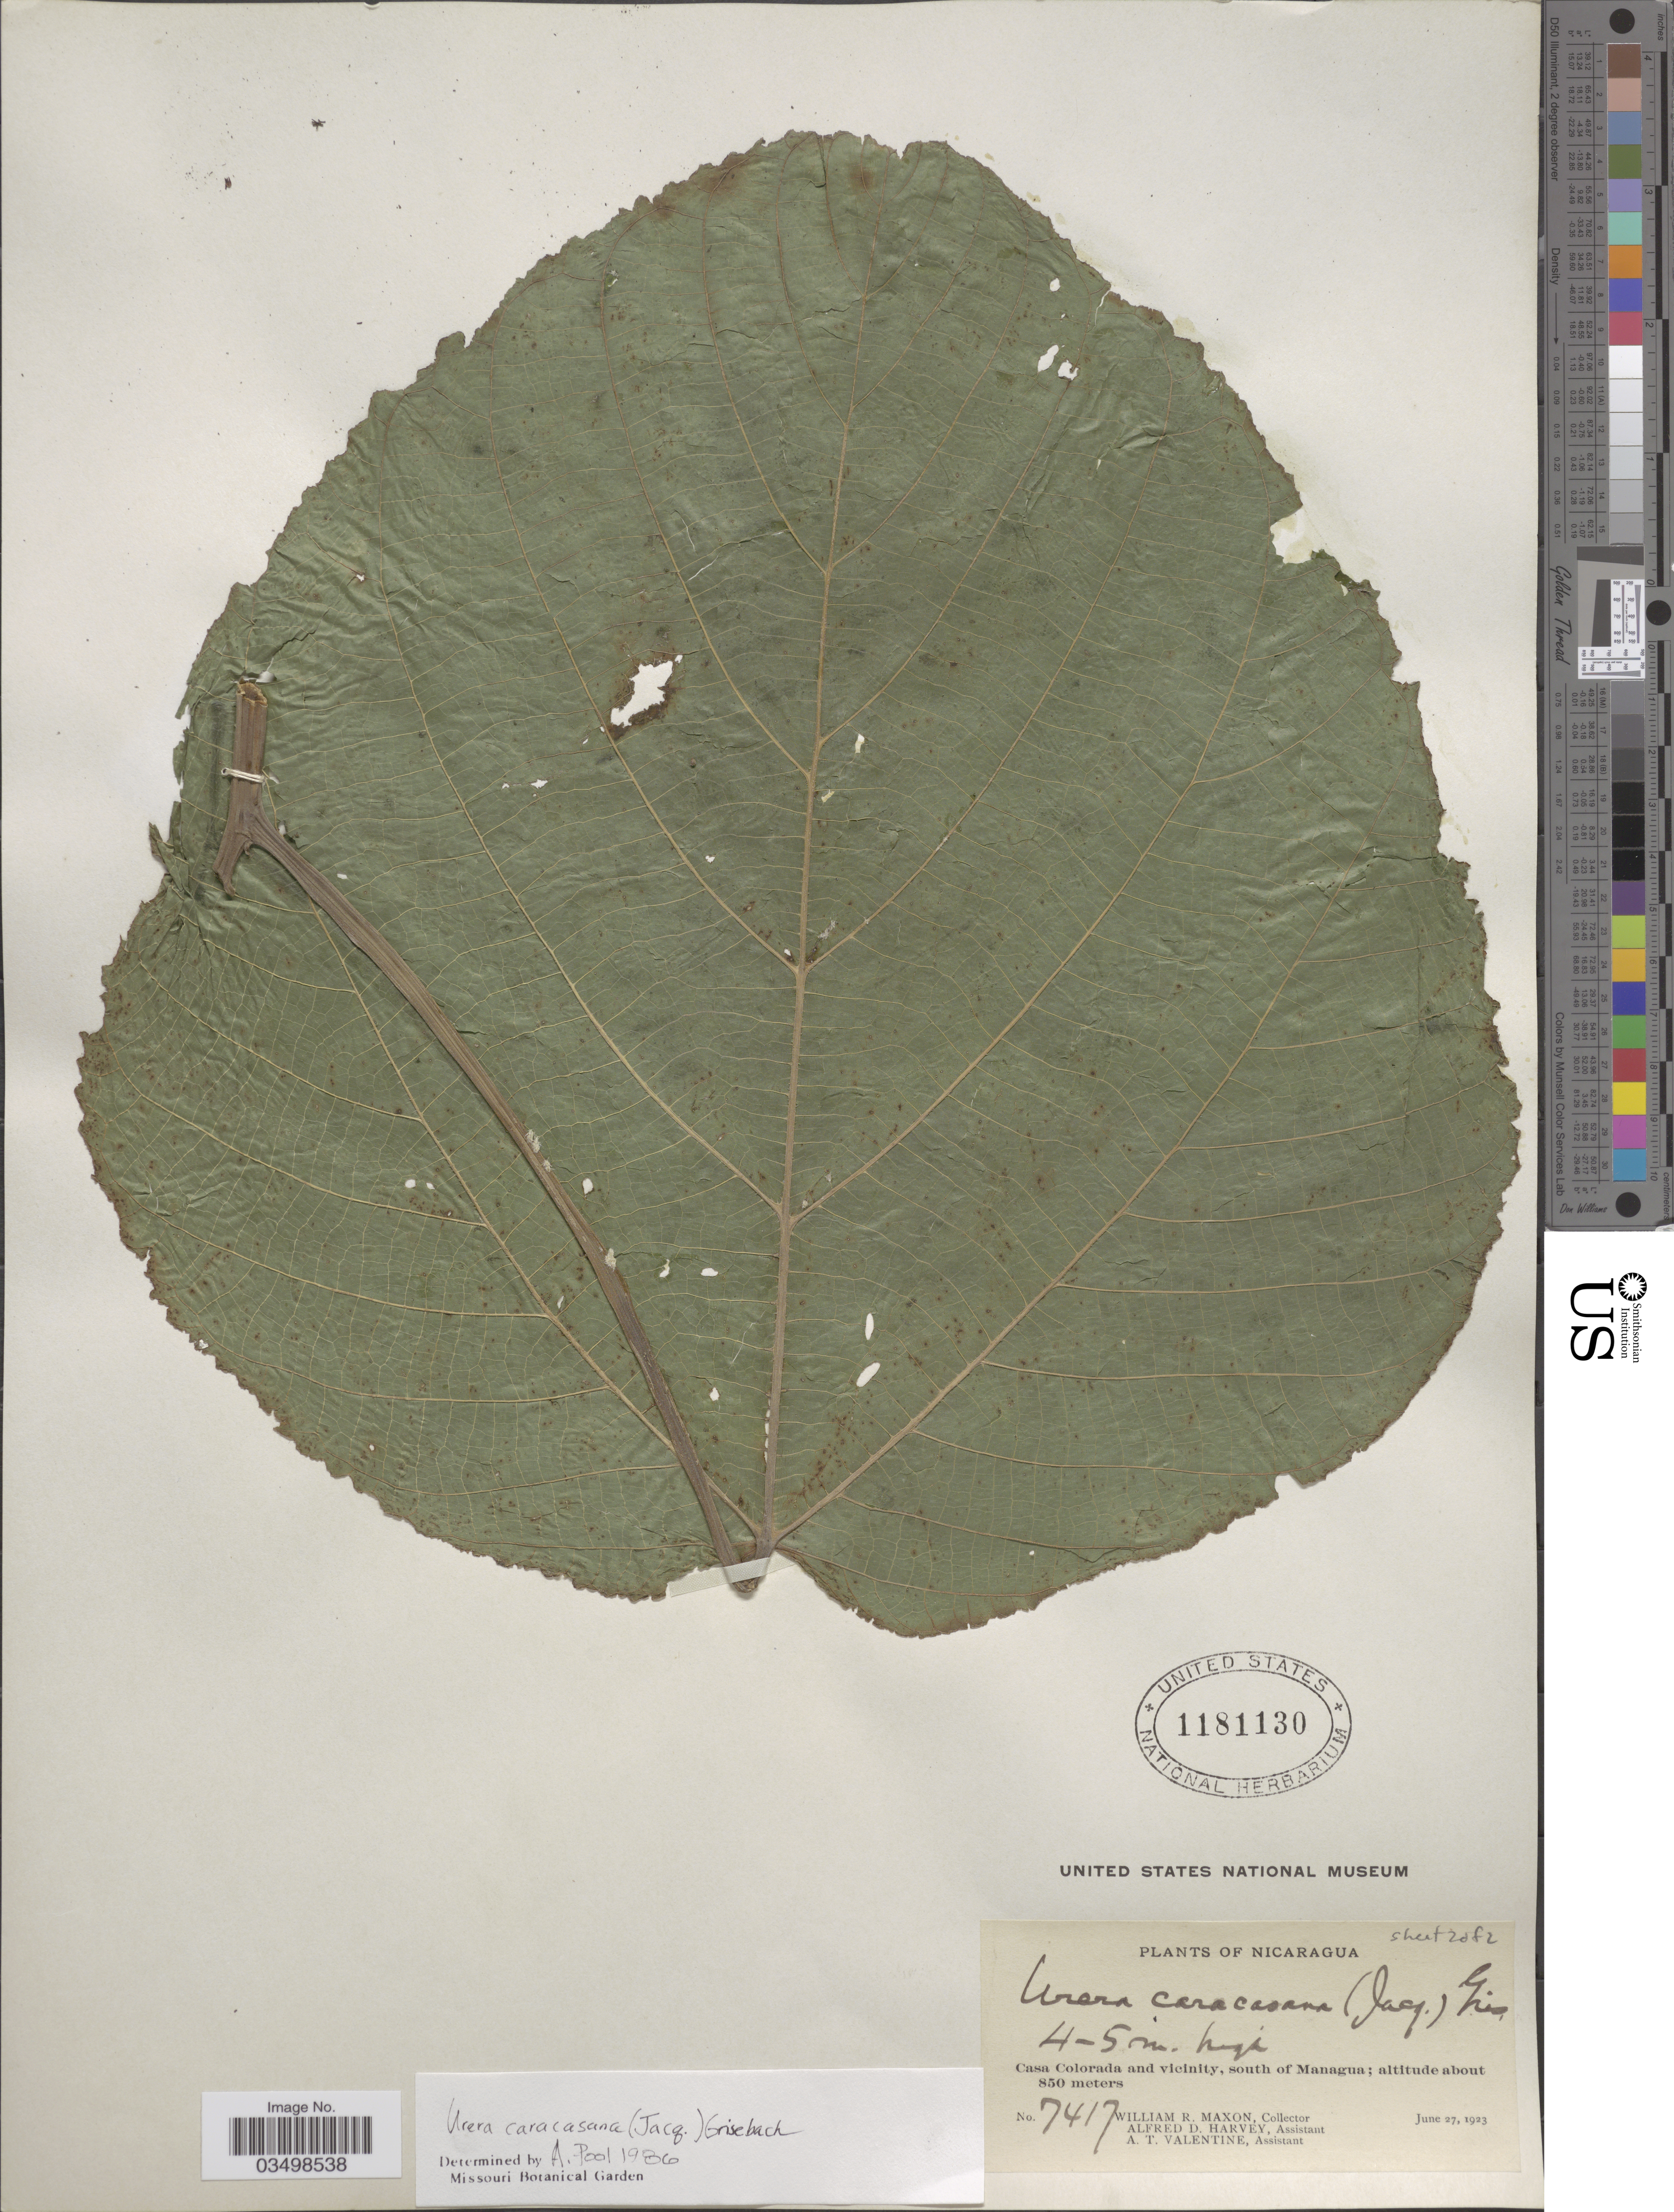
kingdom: Plantae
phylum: Tracheophyta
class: Magnoliopsida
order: Rosales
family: Urticaceae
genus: Urera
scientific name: Urera caracasana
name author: (Jacq.) Gaudich. ex Griseb.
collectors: W. R. Maxon, A. D. Harvey & A. Valentine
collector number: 7417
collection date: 1923-06-27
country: Nicaragua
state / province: Managua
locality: Casa Colorada and vicinity, south of Managua.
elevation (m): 850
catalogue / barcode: US 1181130